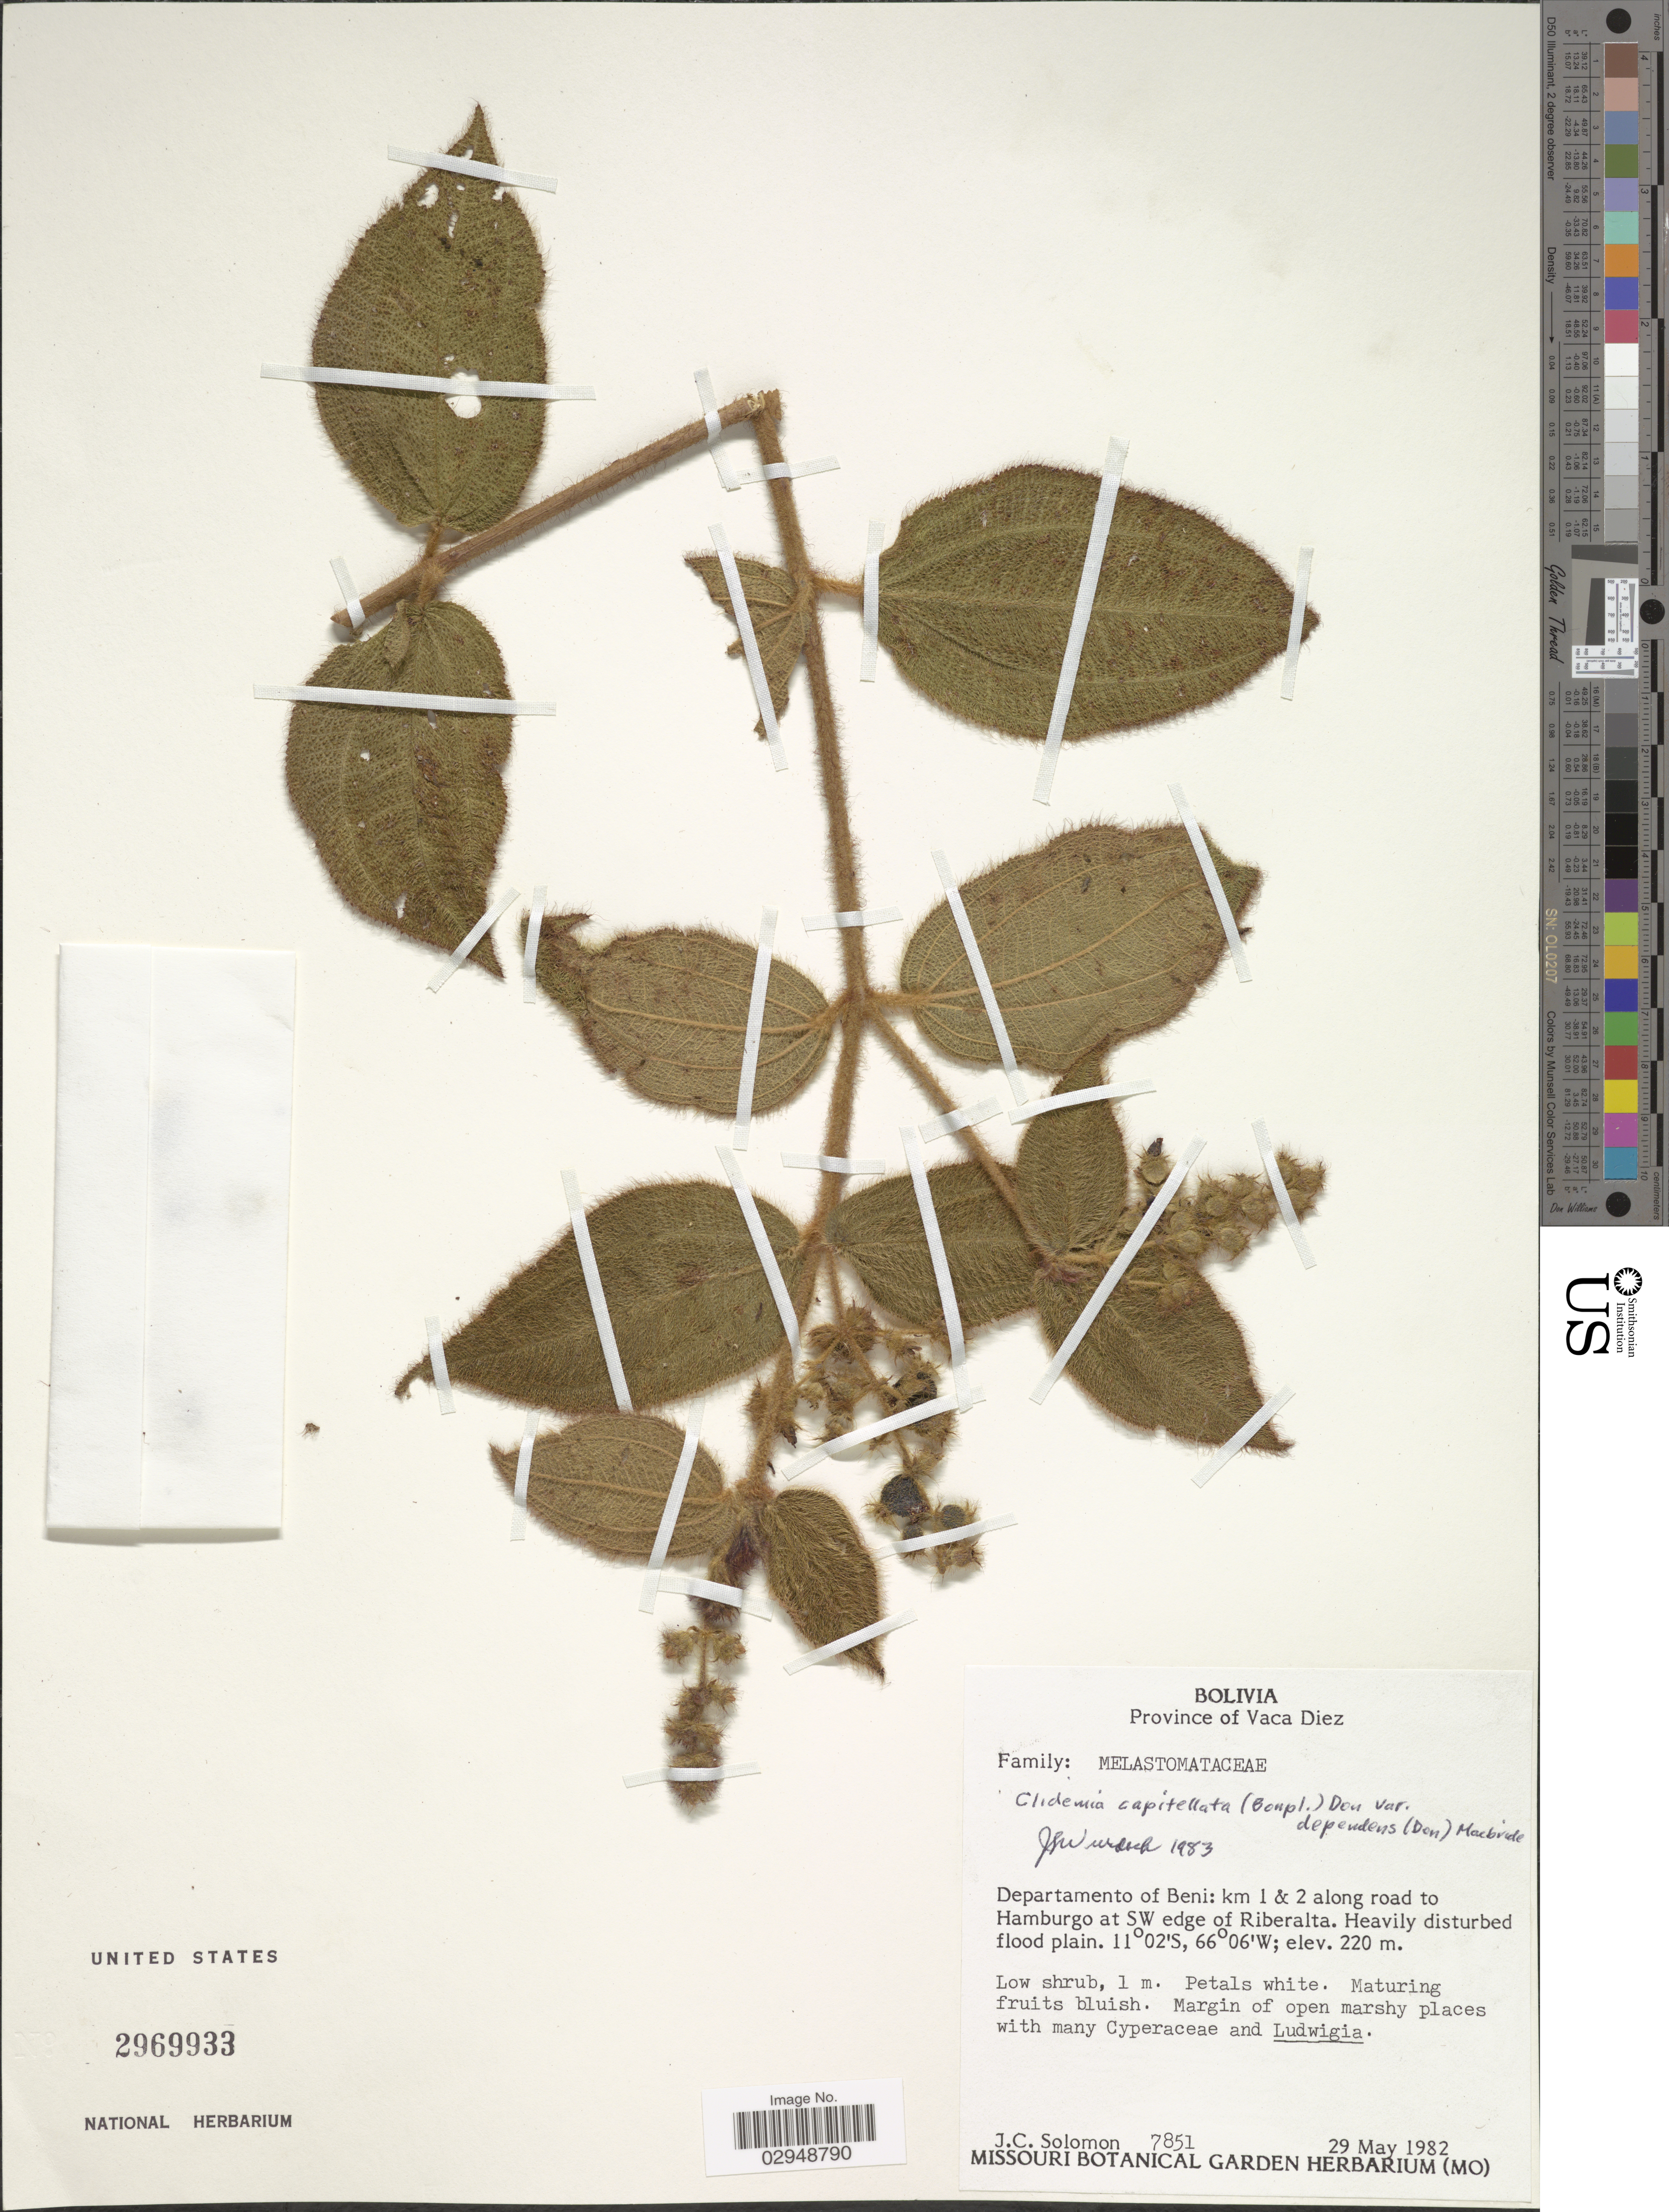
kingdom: Plantae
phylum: Tracheophyta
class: Magnoliopsida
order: Myrtales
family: Melastomataceae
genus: Clidemia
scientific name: Clidemia capitellata var. dependens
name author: (Pav. & D. Don) J.F. Macbr.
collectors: J. C. Solomon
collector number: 7851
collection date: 1982-05-29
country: Bolivia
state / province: Beni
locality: Province of Vaca Diez. Departamento of Beni: km 1 & 2 along road to Hamburgo at SW edge of Riberalta.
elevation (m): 220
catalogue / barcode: US 2969933